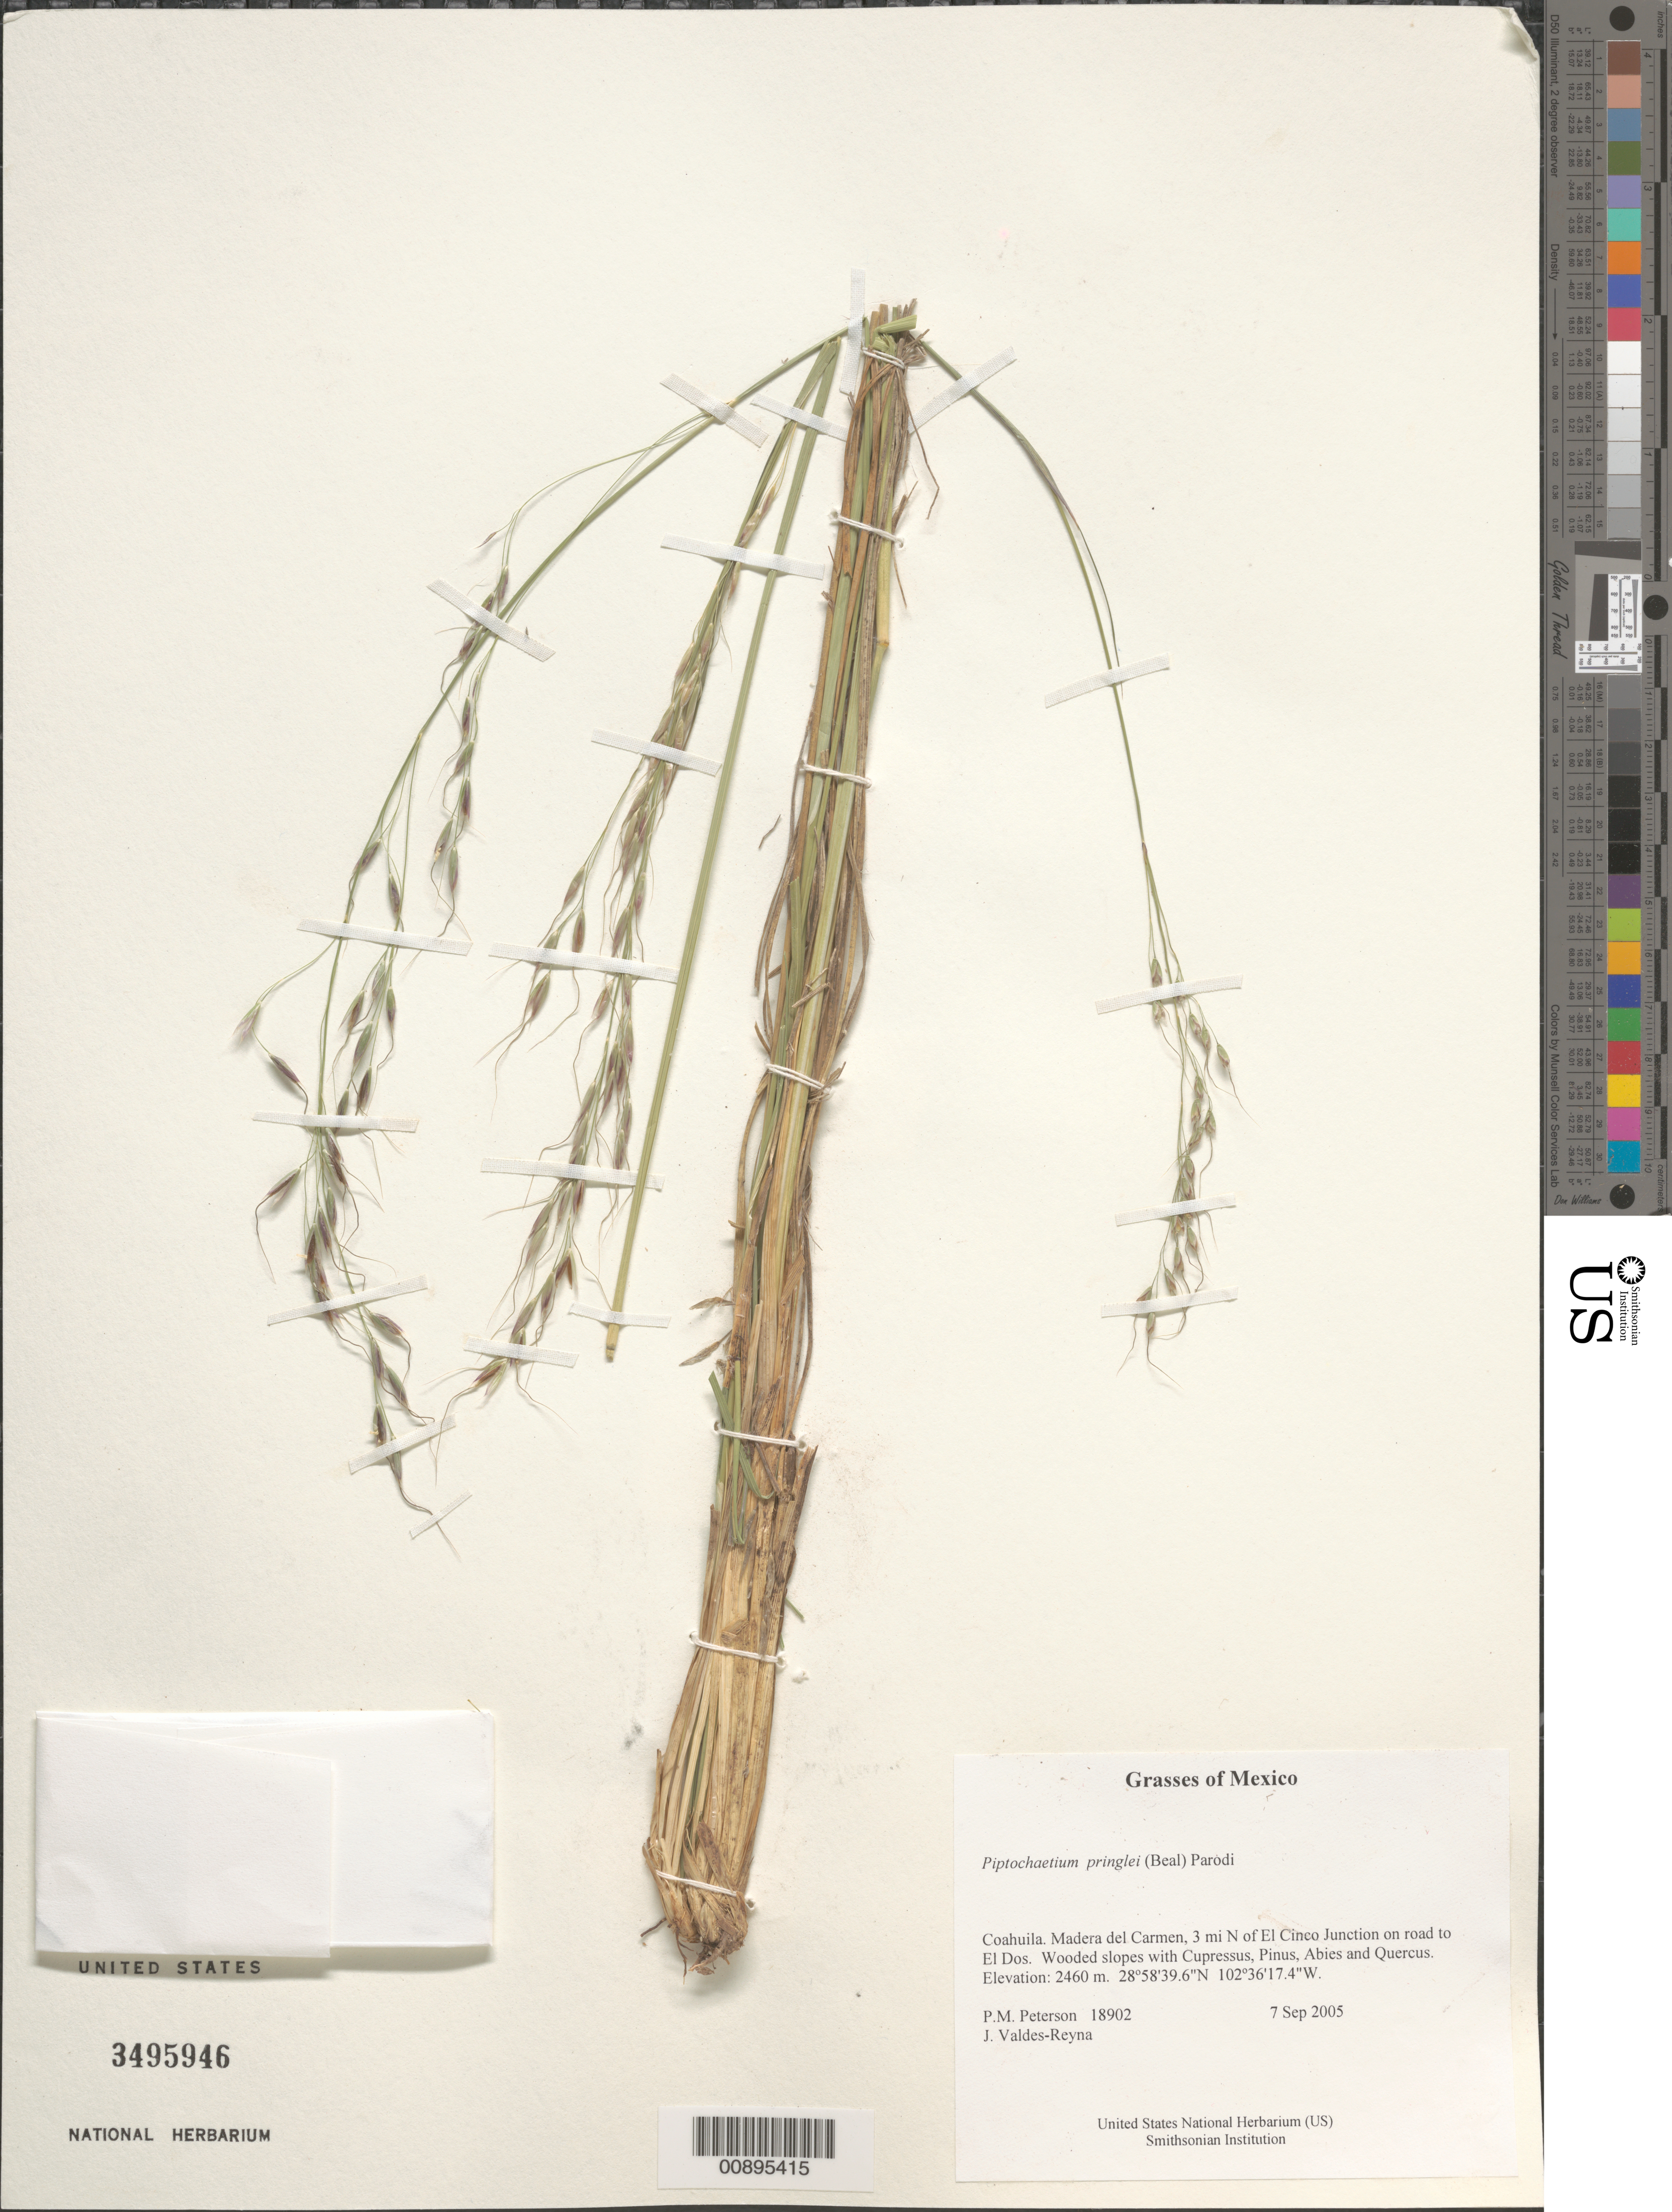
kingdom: Plantae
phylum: Tracheophyta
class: Liliopsida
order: Poales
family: Poaceae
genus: Piptochaetium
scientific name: Piptochaetium pringlei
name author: (W.J. Beal) Parodi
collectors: P. M. Peterson & J. Valdés-Reyna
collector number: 18902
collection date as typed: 07 Sep 2005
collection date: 2005-09-07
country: Mexico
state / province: Coahuila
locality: Madera del Carmen, 3 mi N of El Cinco Junction on road to El Dos. Wooded slopes with Cupressus, Pinus, Abies and Quercus.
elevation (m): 2460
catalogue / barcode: US 3495946